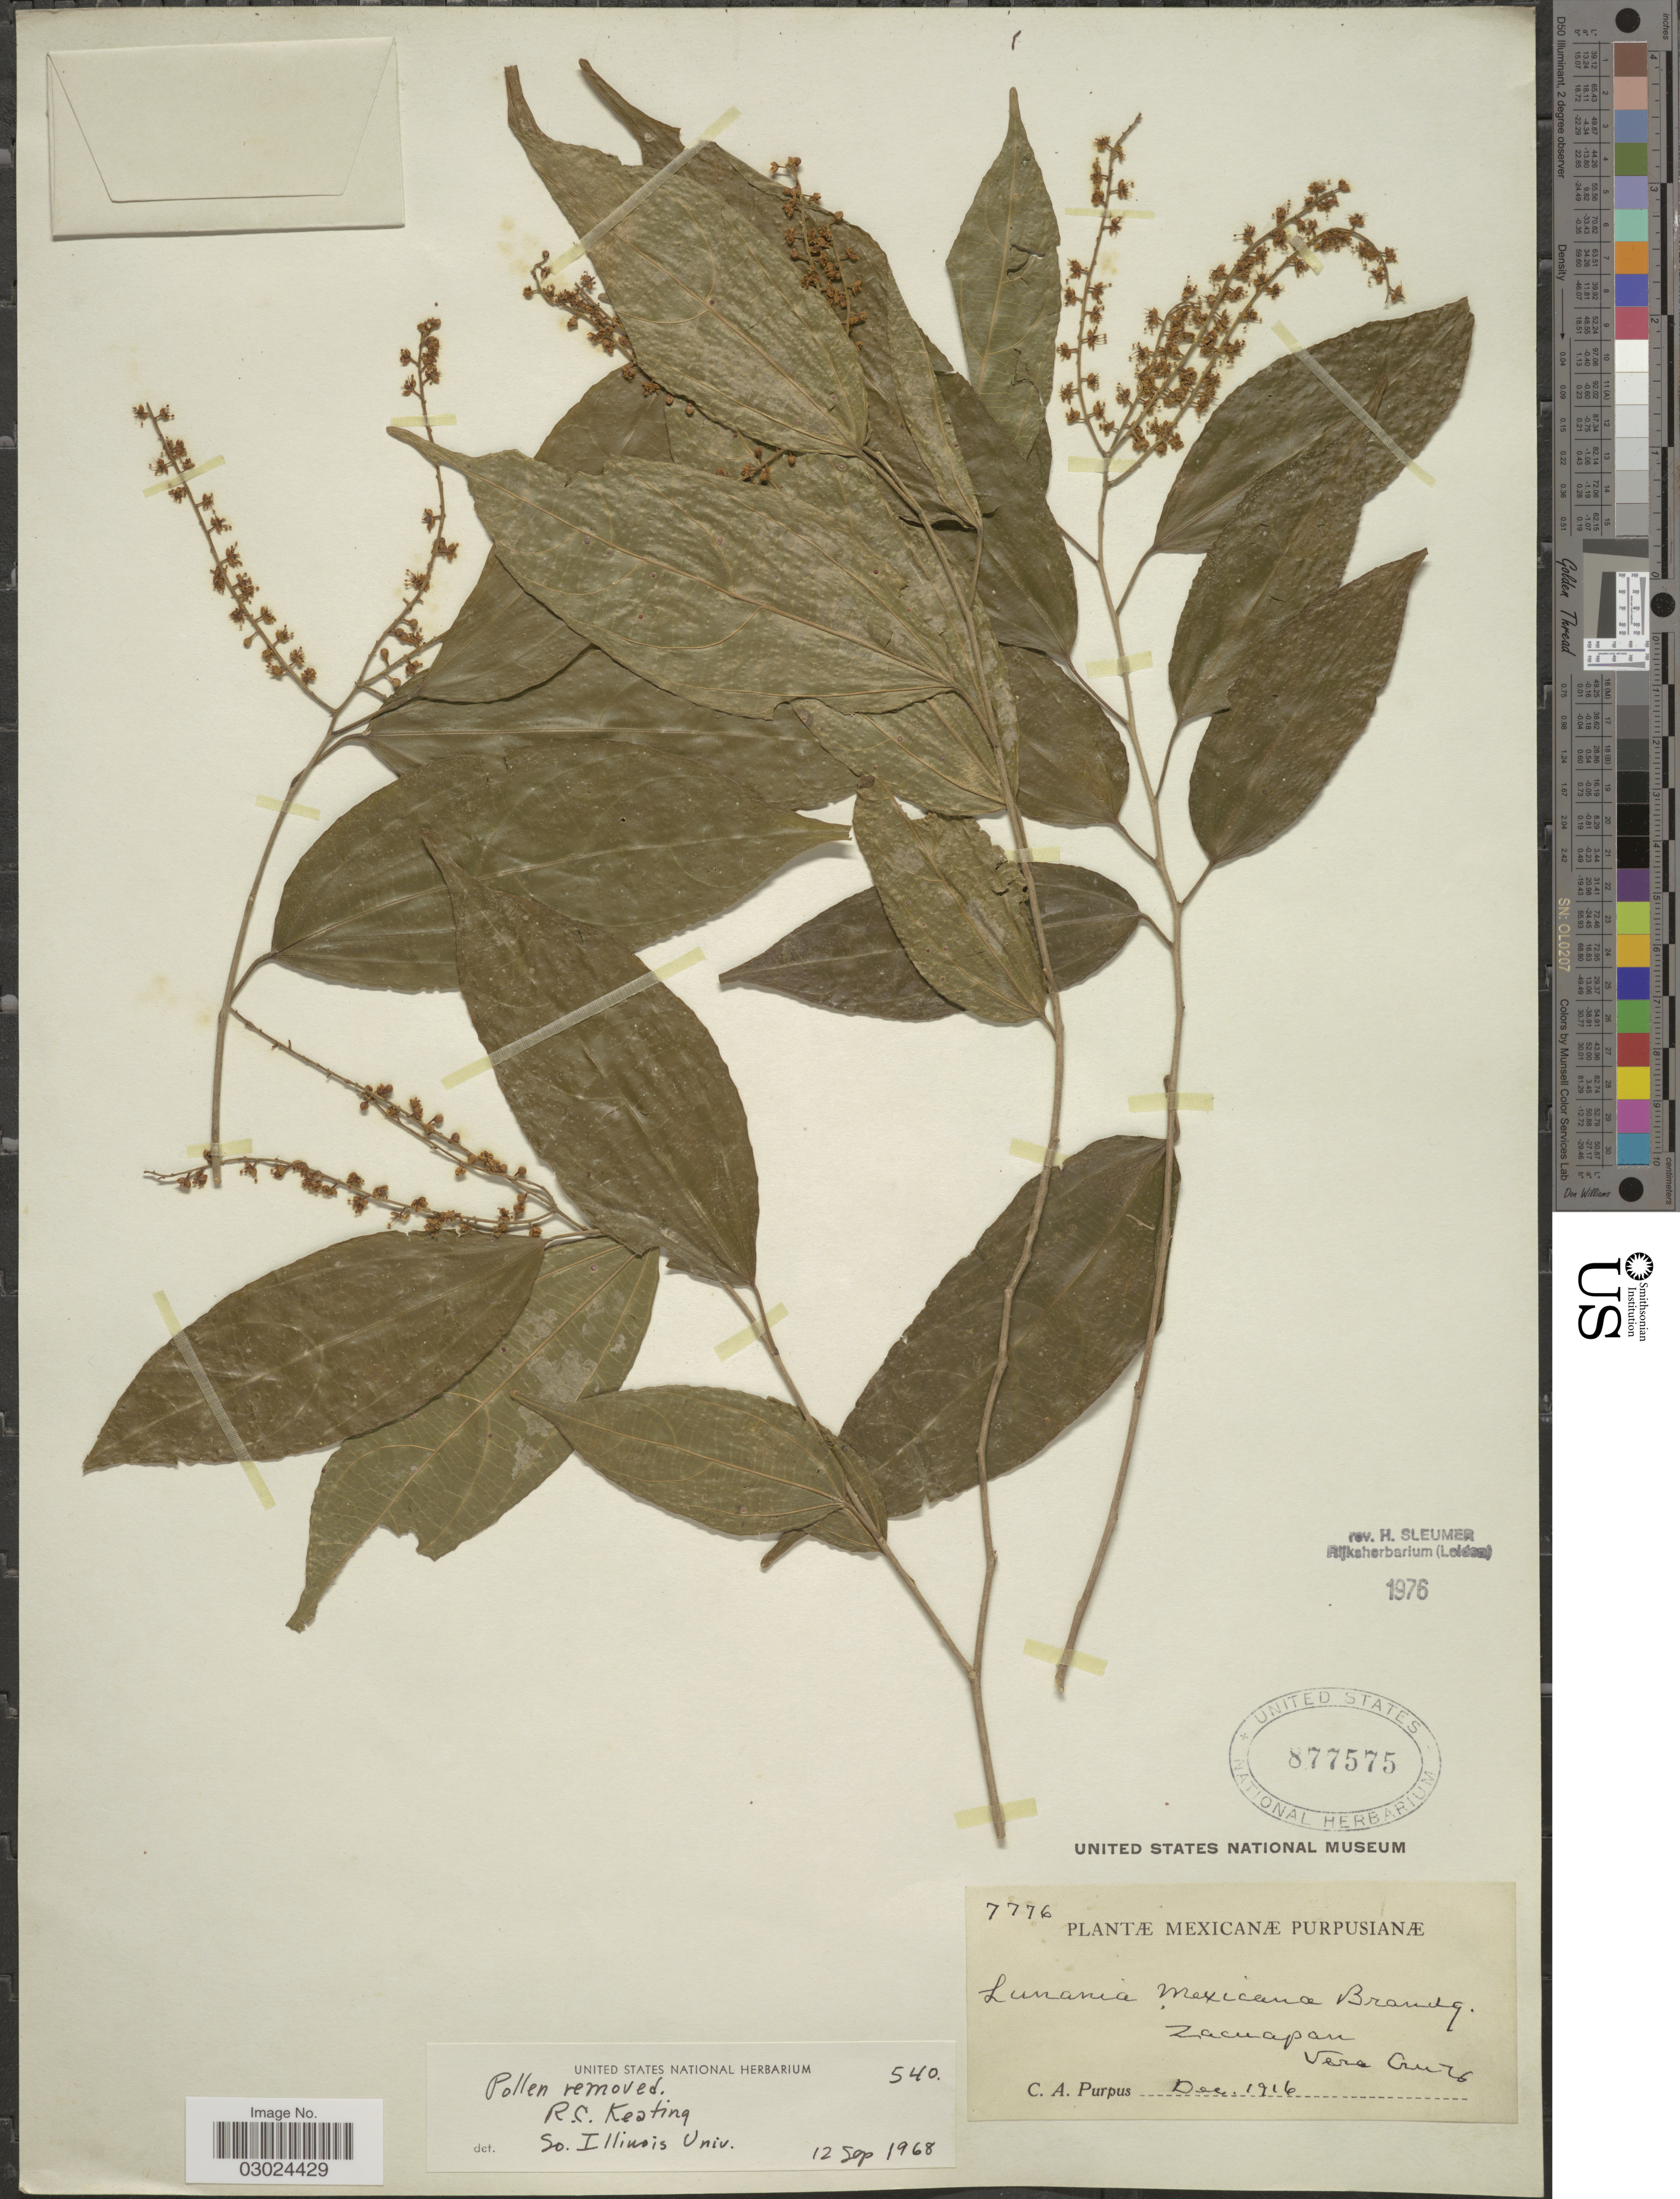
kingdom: Plantae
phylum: Tracheophyta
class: Magnoliopsida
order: Malpighiales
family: Salicaceae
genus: Lunania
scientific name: Lunania mexicana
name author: Brandegee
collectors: C. A. Purpus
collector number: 7776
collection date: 1916-12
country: Mexico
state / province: Veracruz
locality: Zacuapan, Vera Cruz.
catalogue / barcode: US 877575